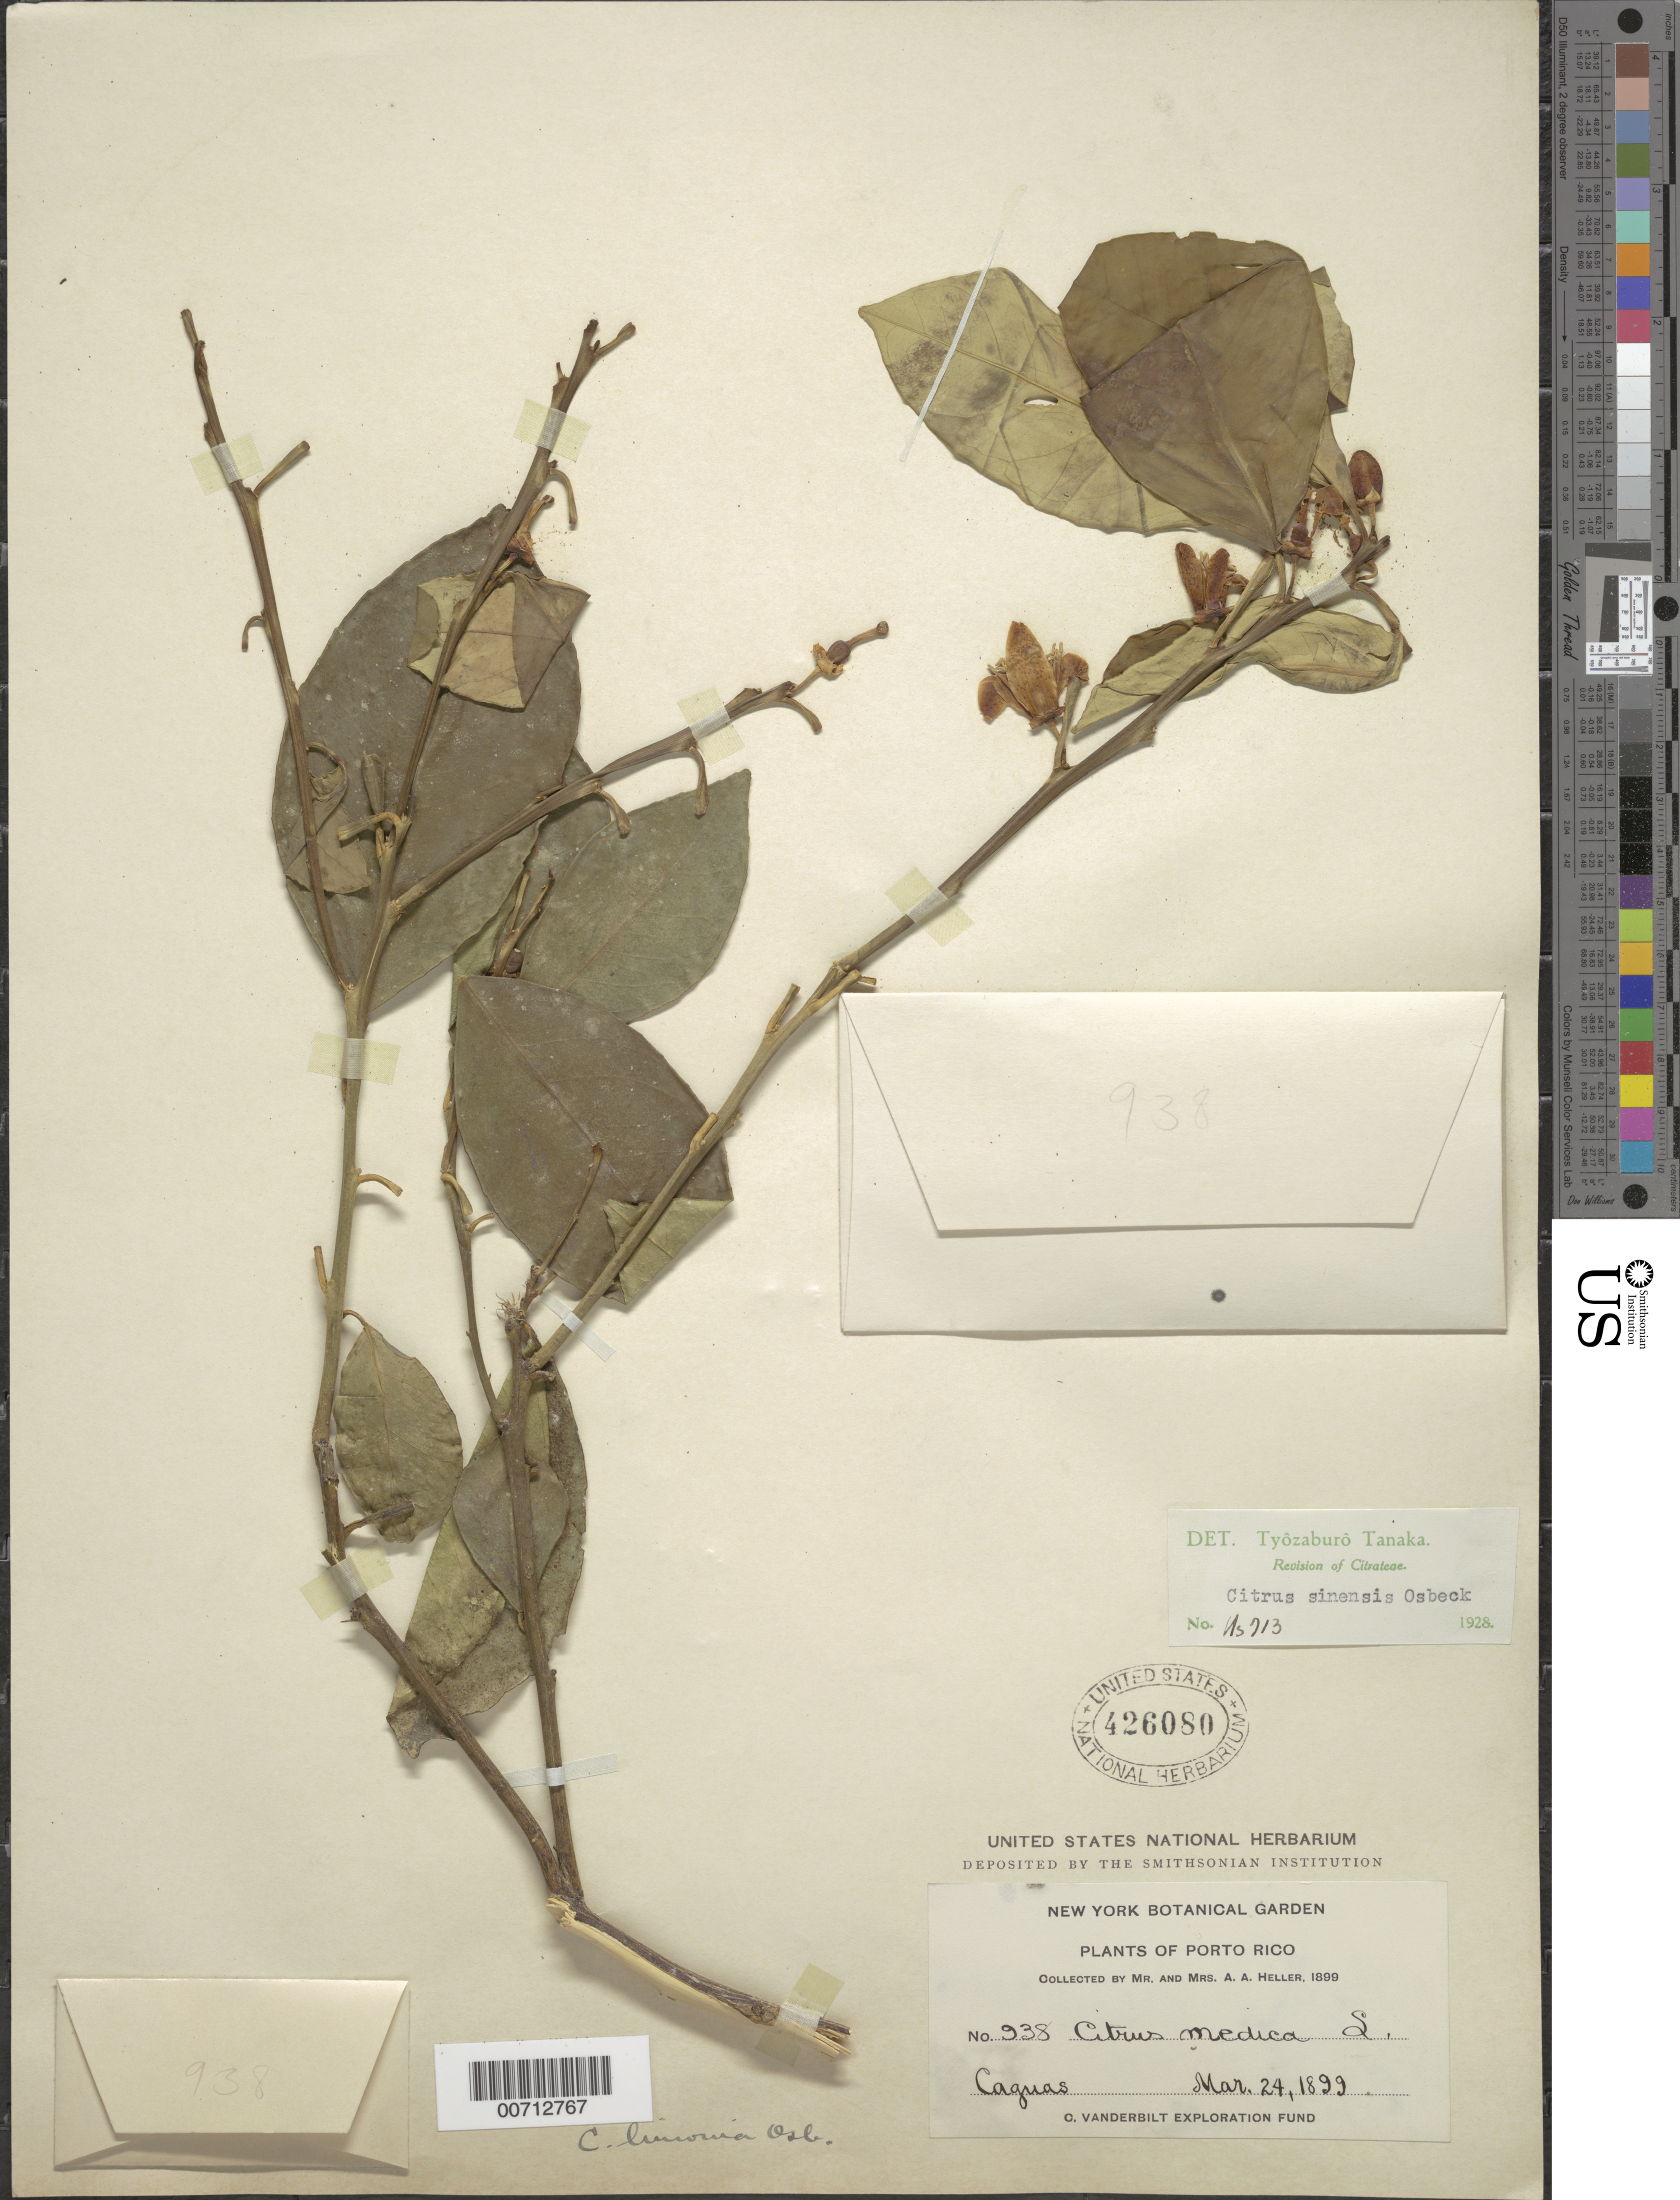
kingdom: Plantae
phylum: Tracheophyta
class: Magnoliopsida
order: Sapindales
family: Rutaceae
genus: Citrus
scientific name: Citrus x sinensis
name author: (L.) Osbeck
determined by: Tanaka, T.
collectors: A. A. Heller & -- Heller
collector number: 938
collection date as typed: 24 Mar 1899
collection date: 1899-03-24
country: Puerto Rico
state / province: Caguas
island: Greater Antilles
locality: Caguas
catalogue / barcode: US 426080